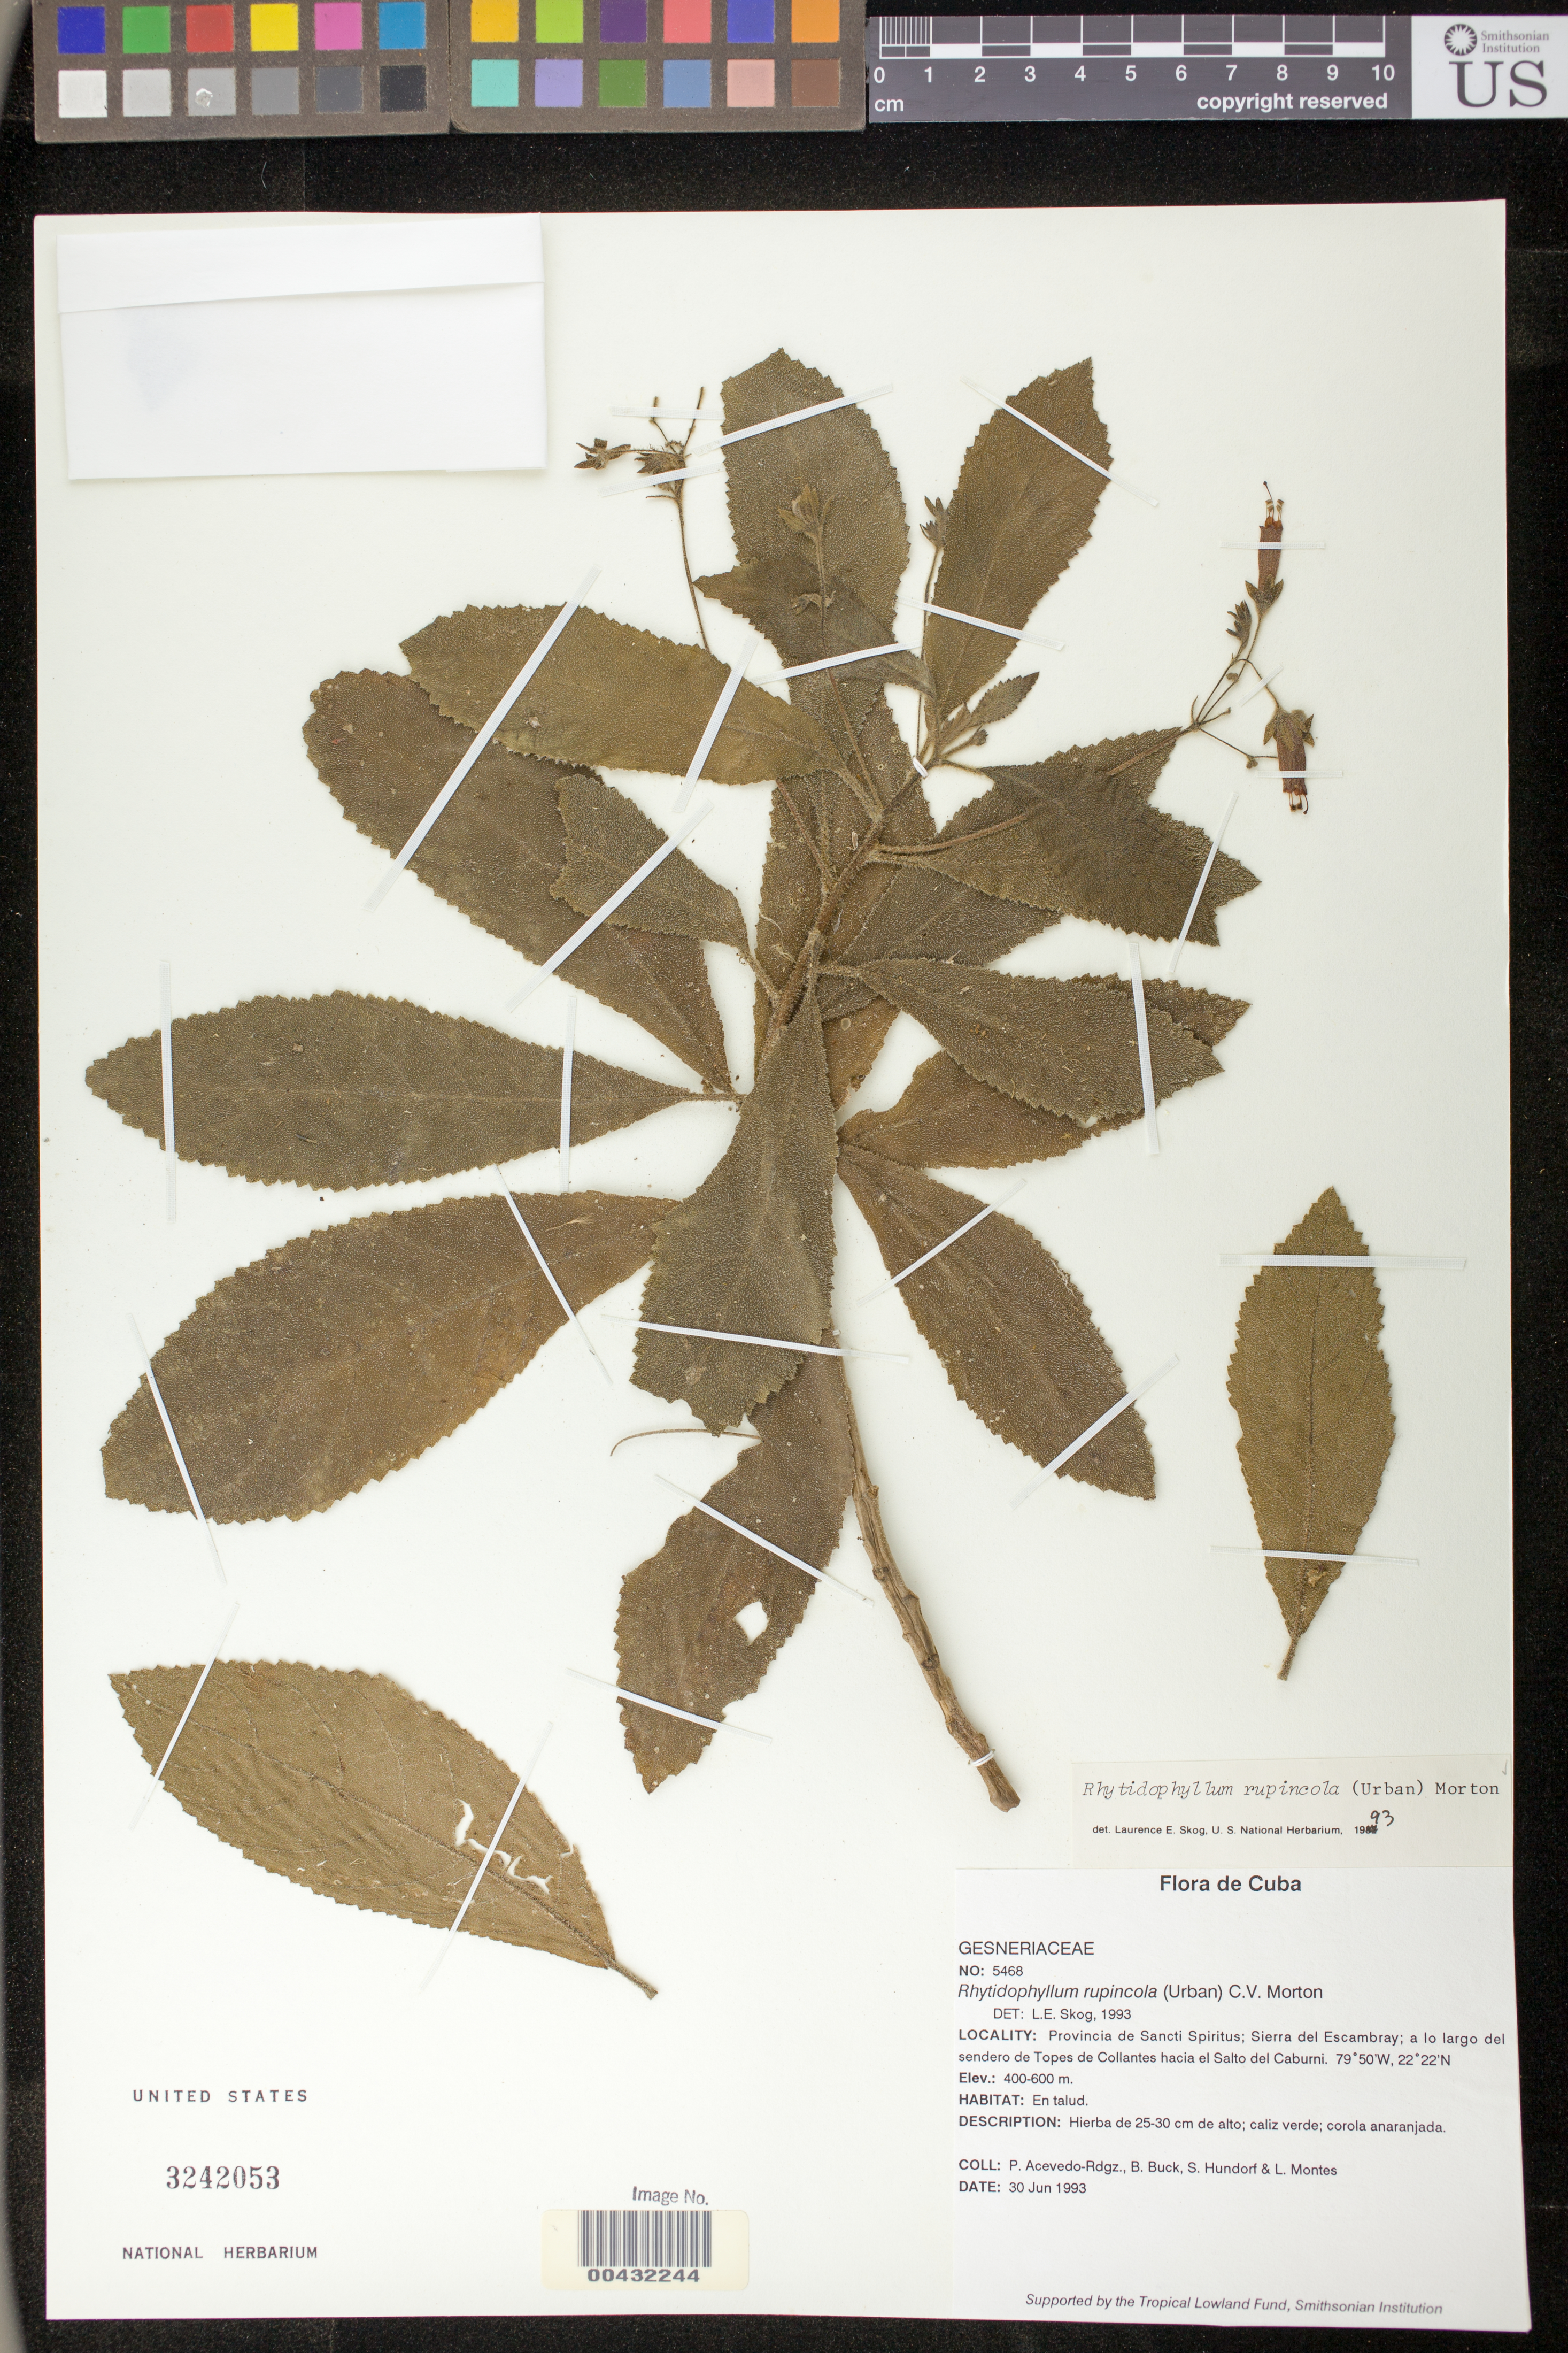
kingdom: Plantae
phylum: Tracheophyta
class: Magnoliopsida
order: Lamiales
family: Gesneriaceae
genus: Gesneria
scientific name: Gesneria rupincola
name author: Urb.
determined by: Skog, Laurence E.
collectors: P. Acevedo-Rodr., B. Buck, S. Hundorf & L. Montes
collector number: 5468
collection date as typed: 30 Jun 1993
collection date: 1993-06-30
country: Cuba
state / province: Sancti Spiritus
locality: Prov. Sancti Spirtus; Sierra del Escambray, a lo largo del sendero de Topes de Collantes hacia el Salto del Caburni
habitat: En talud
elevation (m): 400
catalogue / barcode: US 3242053